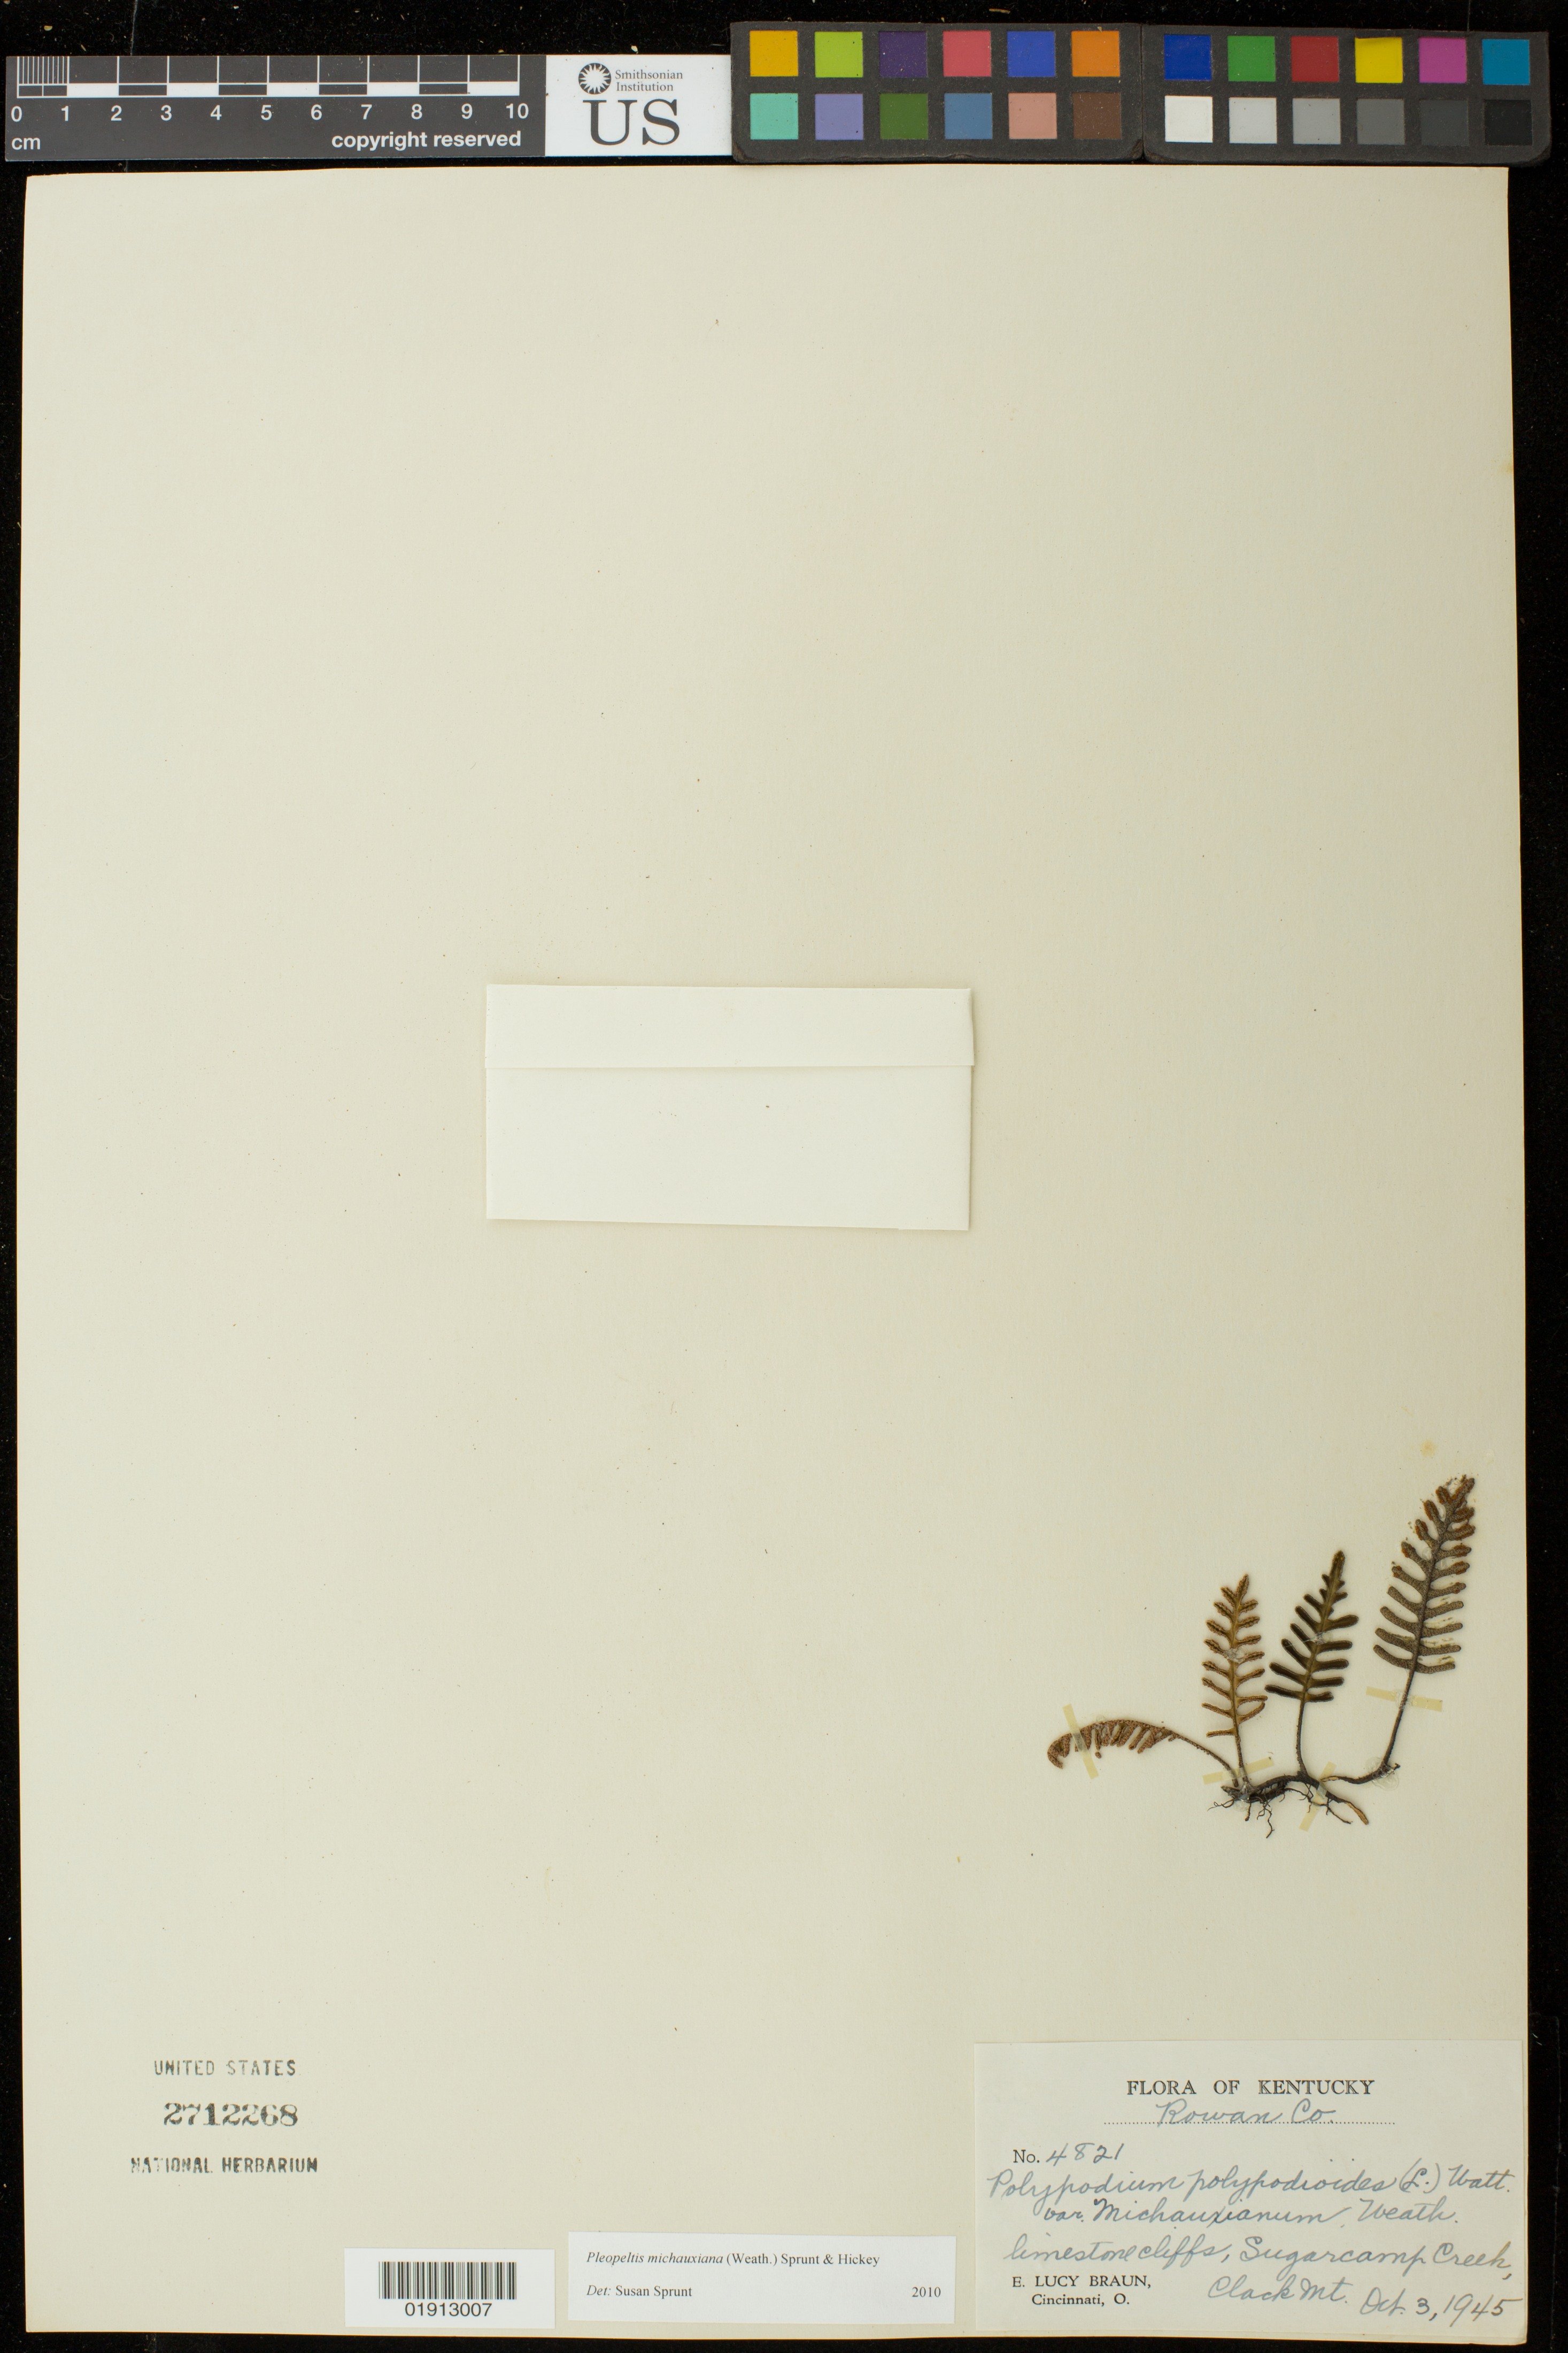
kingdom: Plantae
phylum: Tracheophyta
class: Polypodiopsida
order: Polypodiales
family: Polypodiaceae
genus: Pleopeltis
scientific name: Pleopeltis michauxiana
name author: (Weath.) Hickey & Sprunt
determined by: Sprunt, S. V.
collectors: E. L. Braun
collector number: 4821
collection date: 1945-10-03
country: United States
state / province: Kentucky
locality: Rowan Co., Sugarcamp, Clack Mt.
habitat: Limestone cliffs.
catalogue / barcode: US 2712268